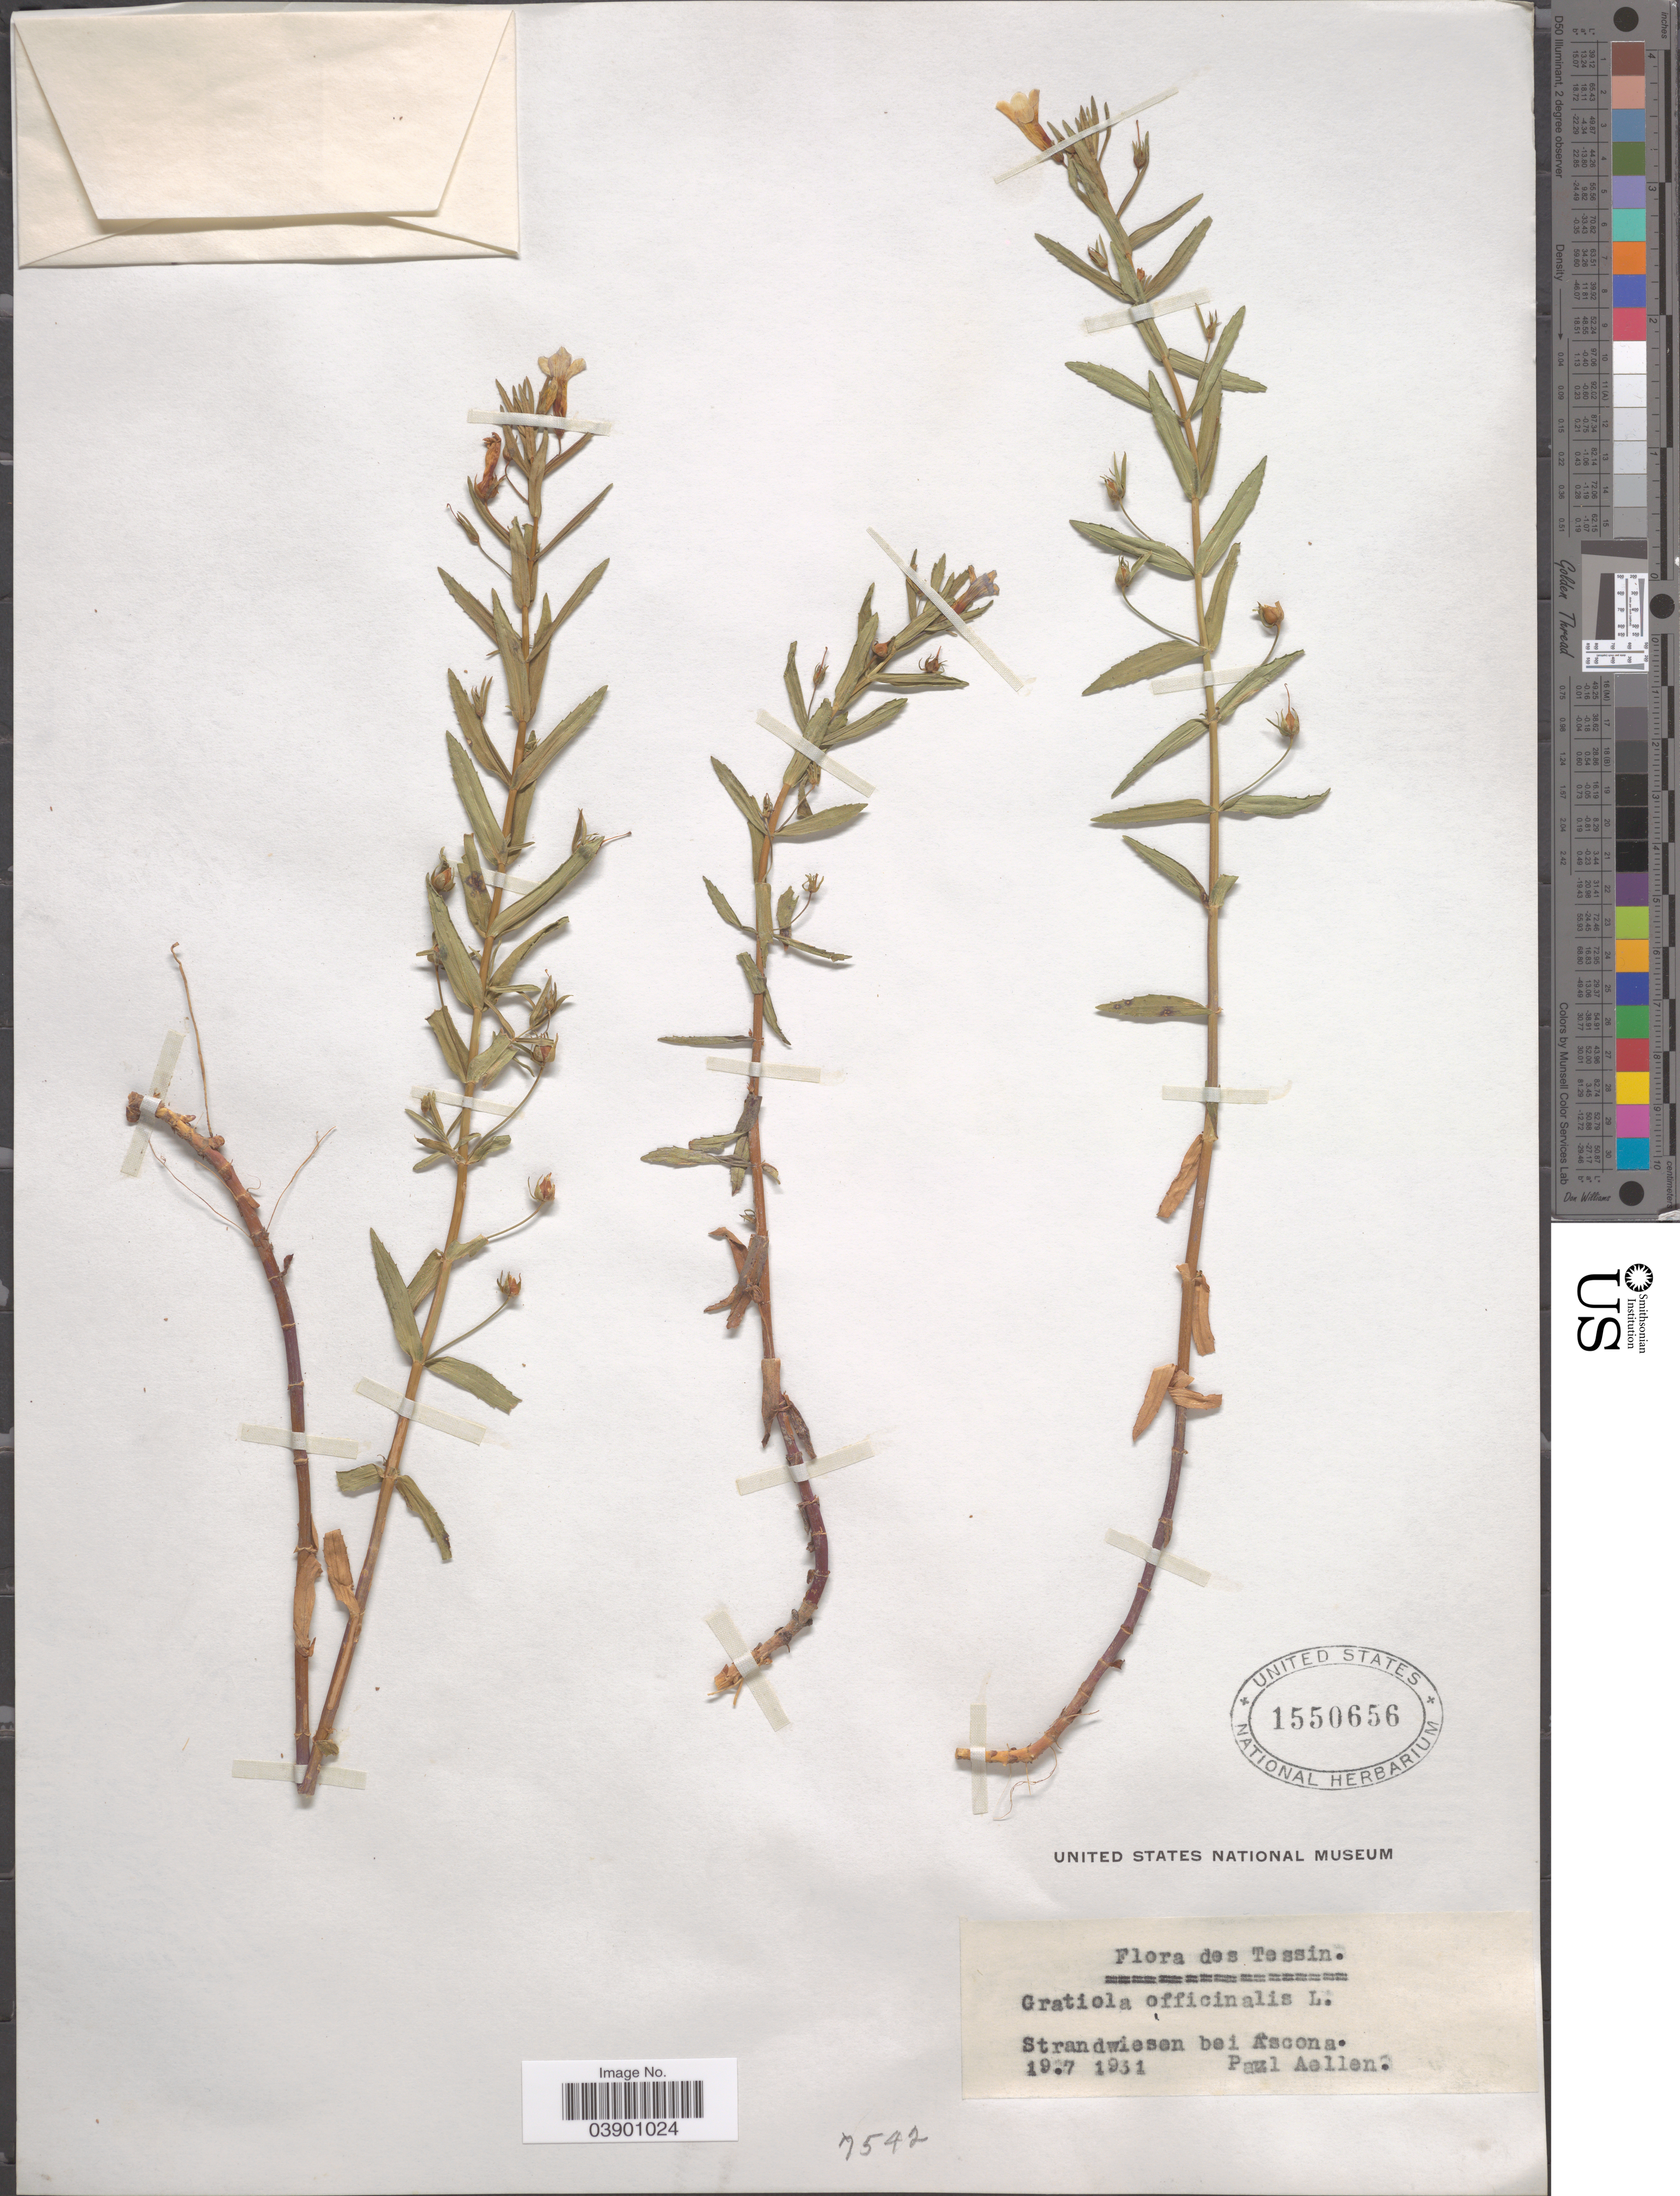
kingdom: Plantae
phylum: Tracheophyta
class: Magnoliopsida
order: Lamiales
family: Plantaginaceae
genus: Gratiola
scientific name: Gratiola officinalis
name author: L.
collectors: P. Aellen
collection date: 1931-07-19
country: Switzerland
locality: Tessin. Stranwiesen bei Ascona.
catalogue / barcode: US 1550656